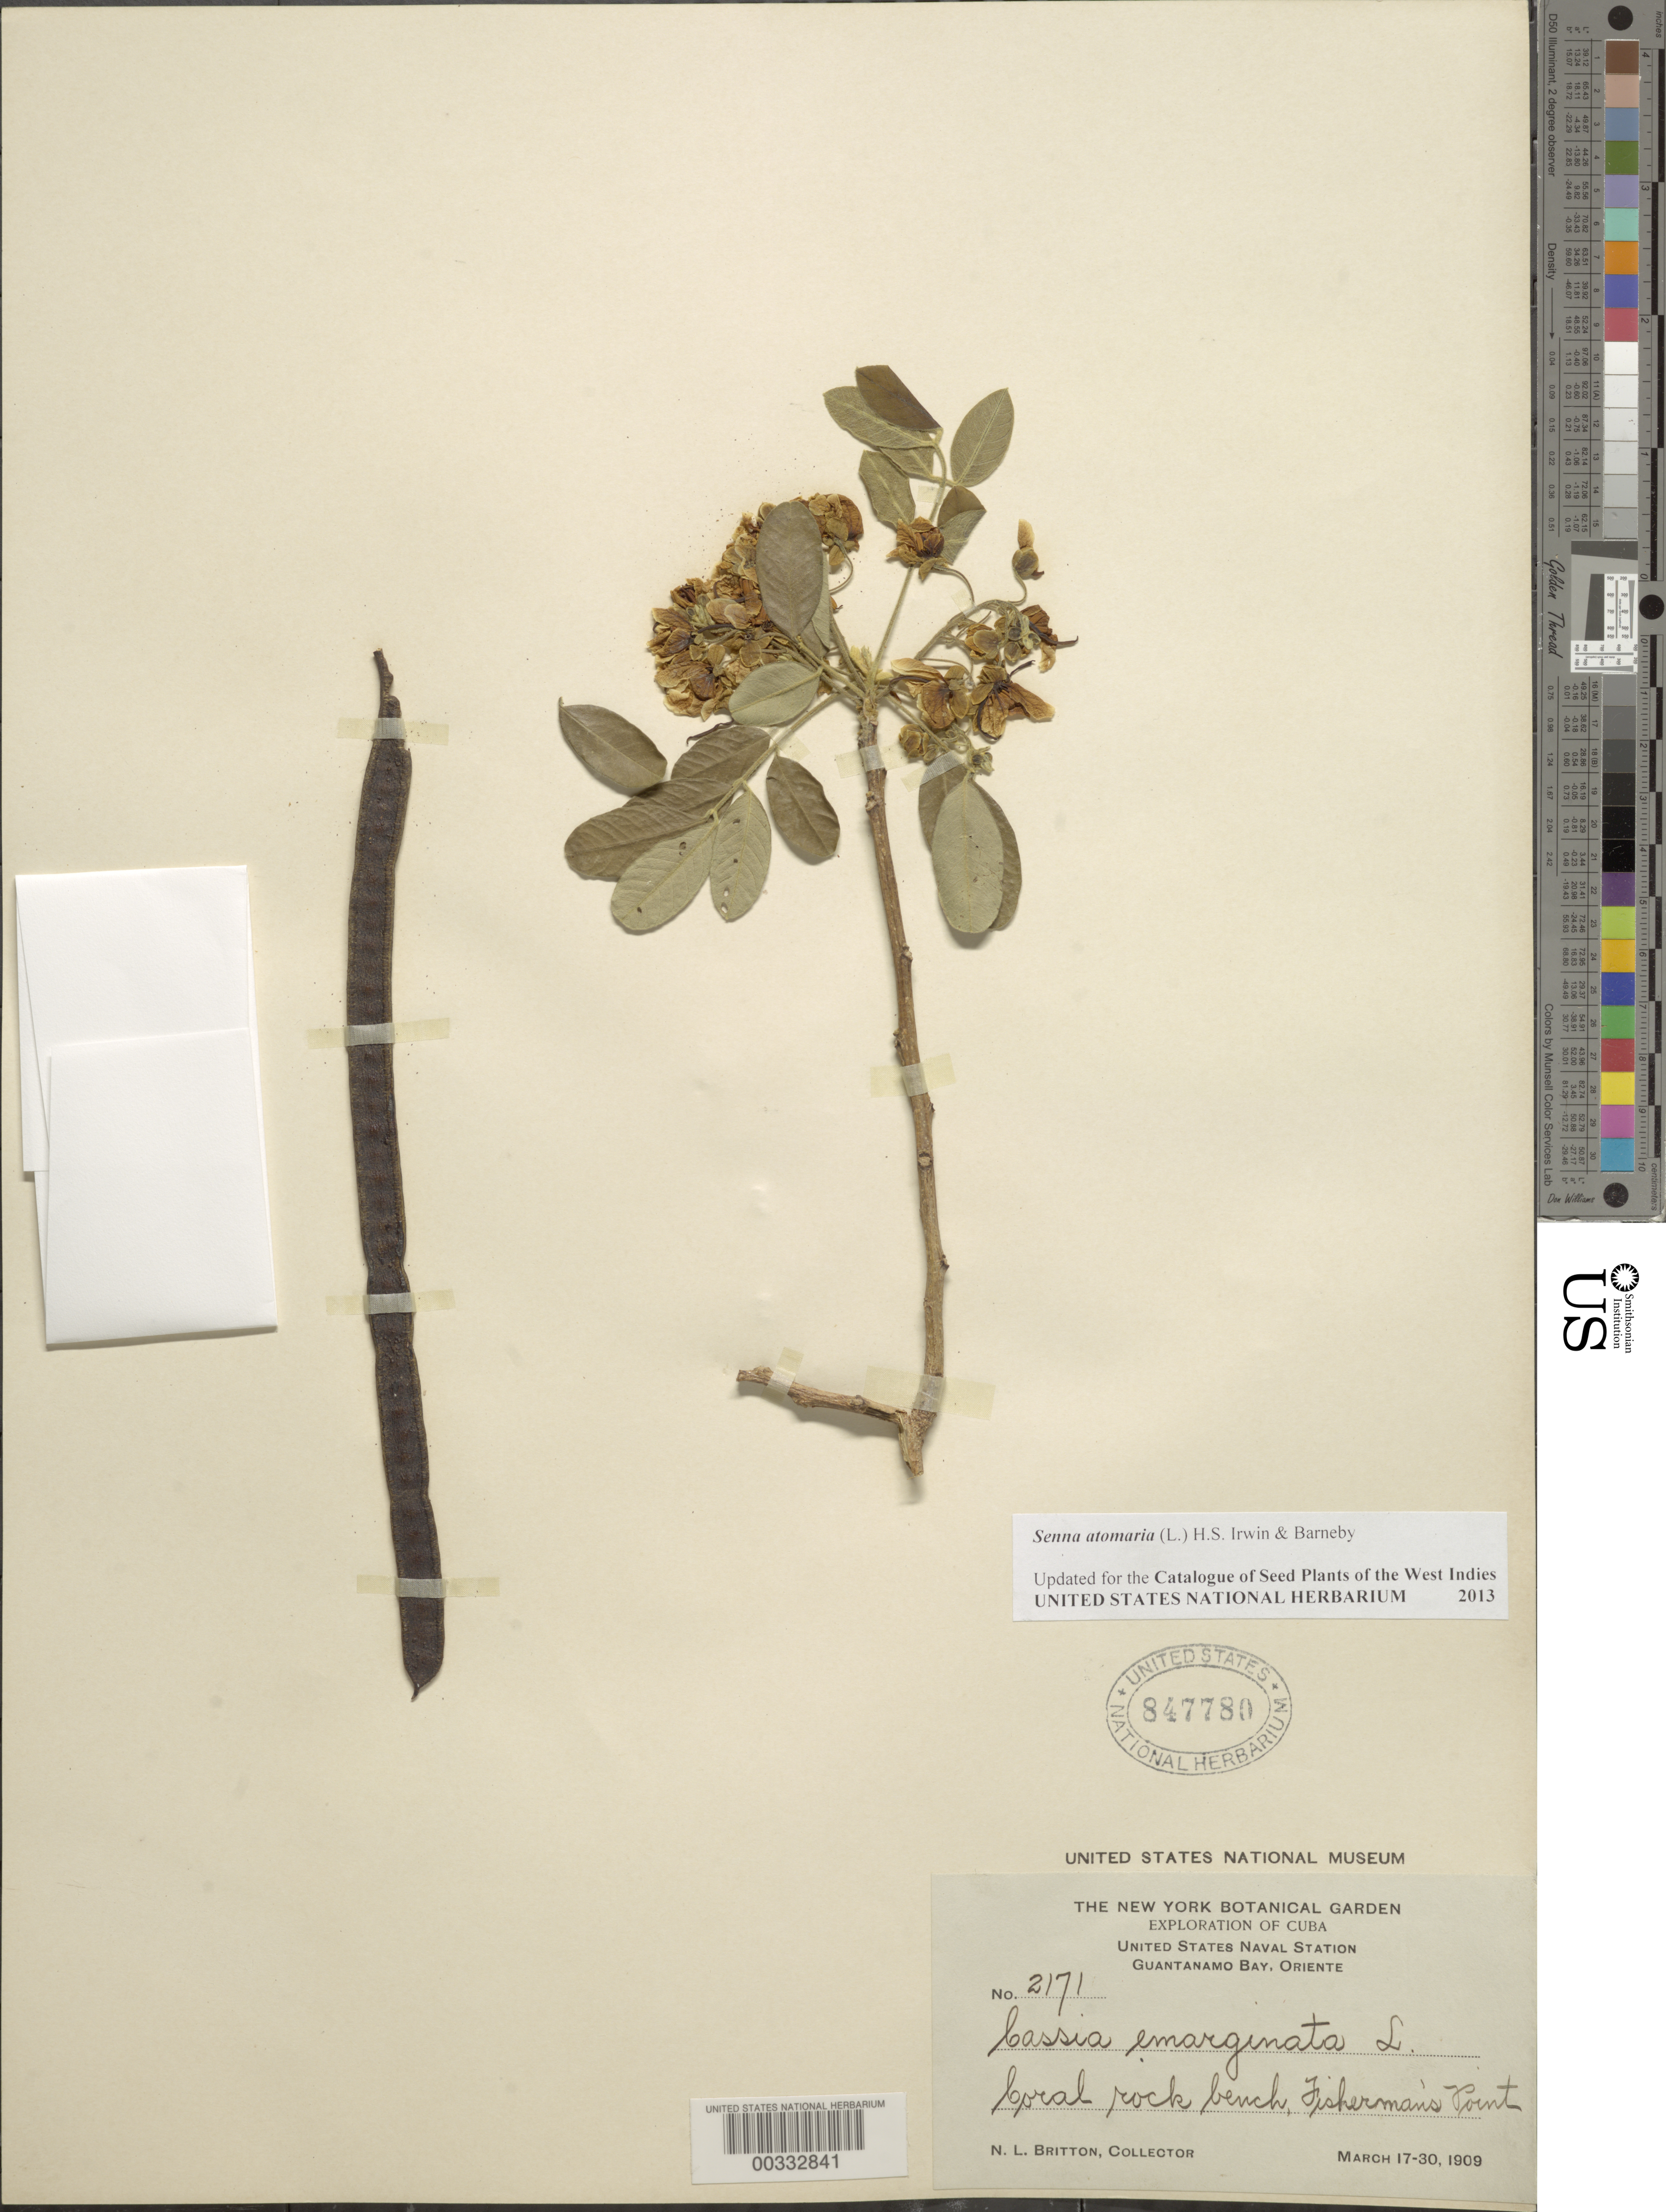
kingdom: Plantae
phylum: Tracheophyta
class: Magnoliopsida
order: Fabales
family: Fabaceae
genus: Senna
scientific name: Senna atomaria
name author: (L.) H.S. Irwin & Barneby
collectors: N. Britton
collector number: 2171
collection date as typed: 17 Mar 1909 to 30 Mar 1909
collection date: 1909-03-17/1909-03-30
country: Cuba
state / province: Oriente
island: Greater Antilles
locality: Coral rock bench, fisherman's point, united states naval station, guantanamo bay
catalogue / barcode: US 847780